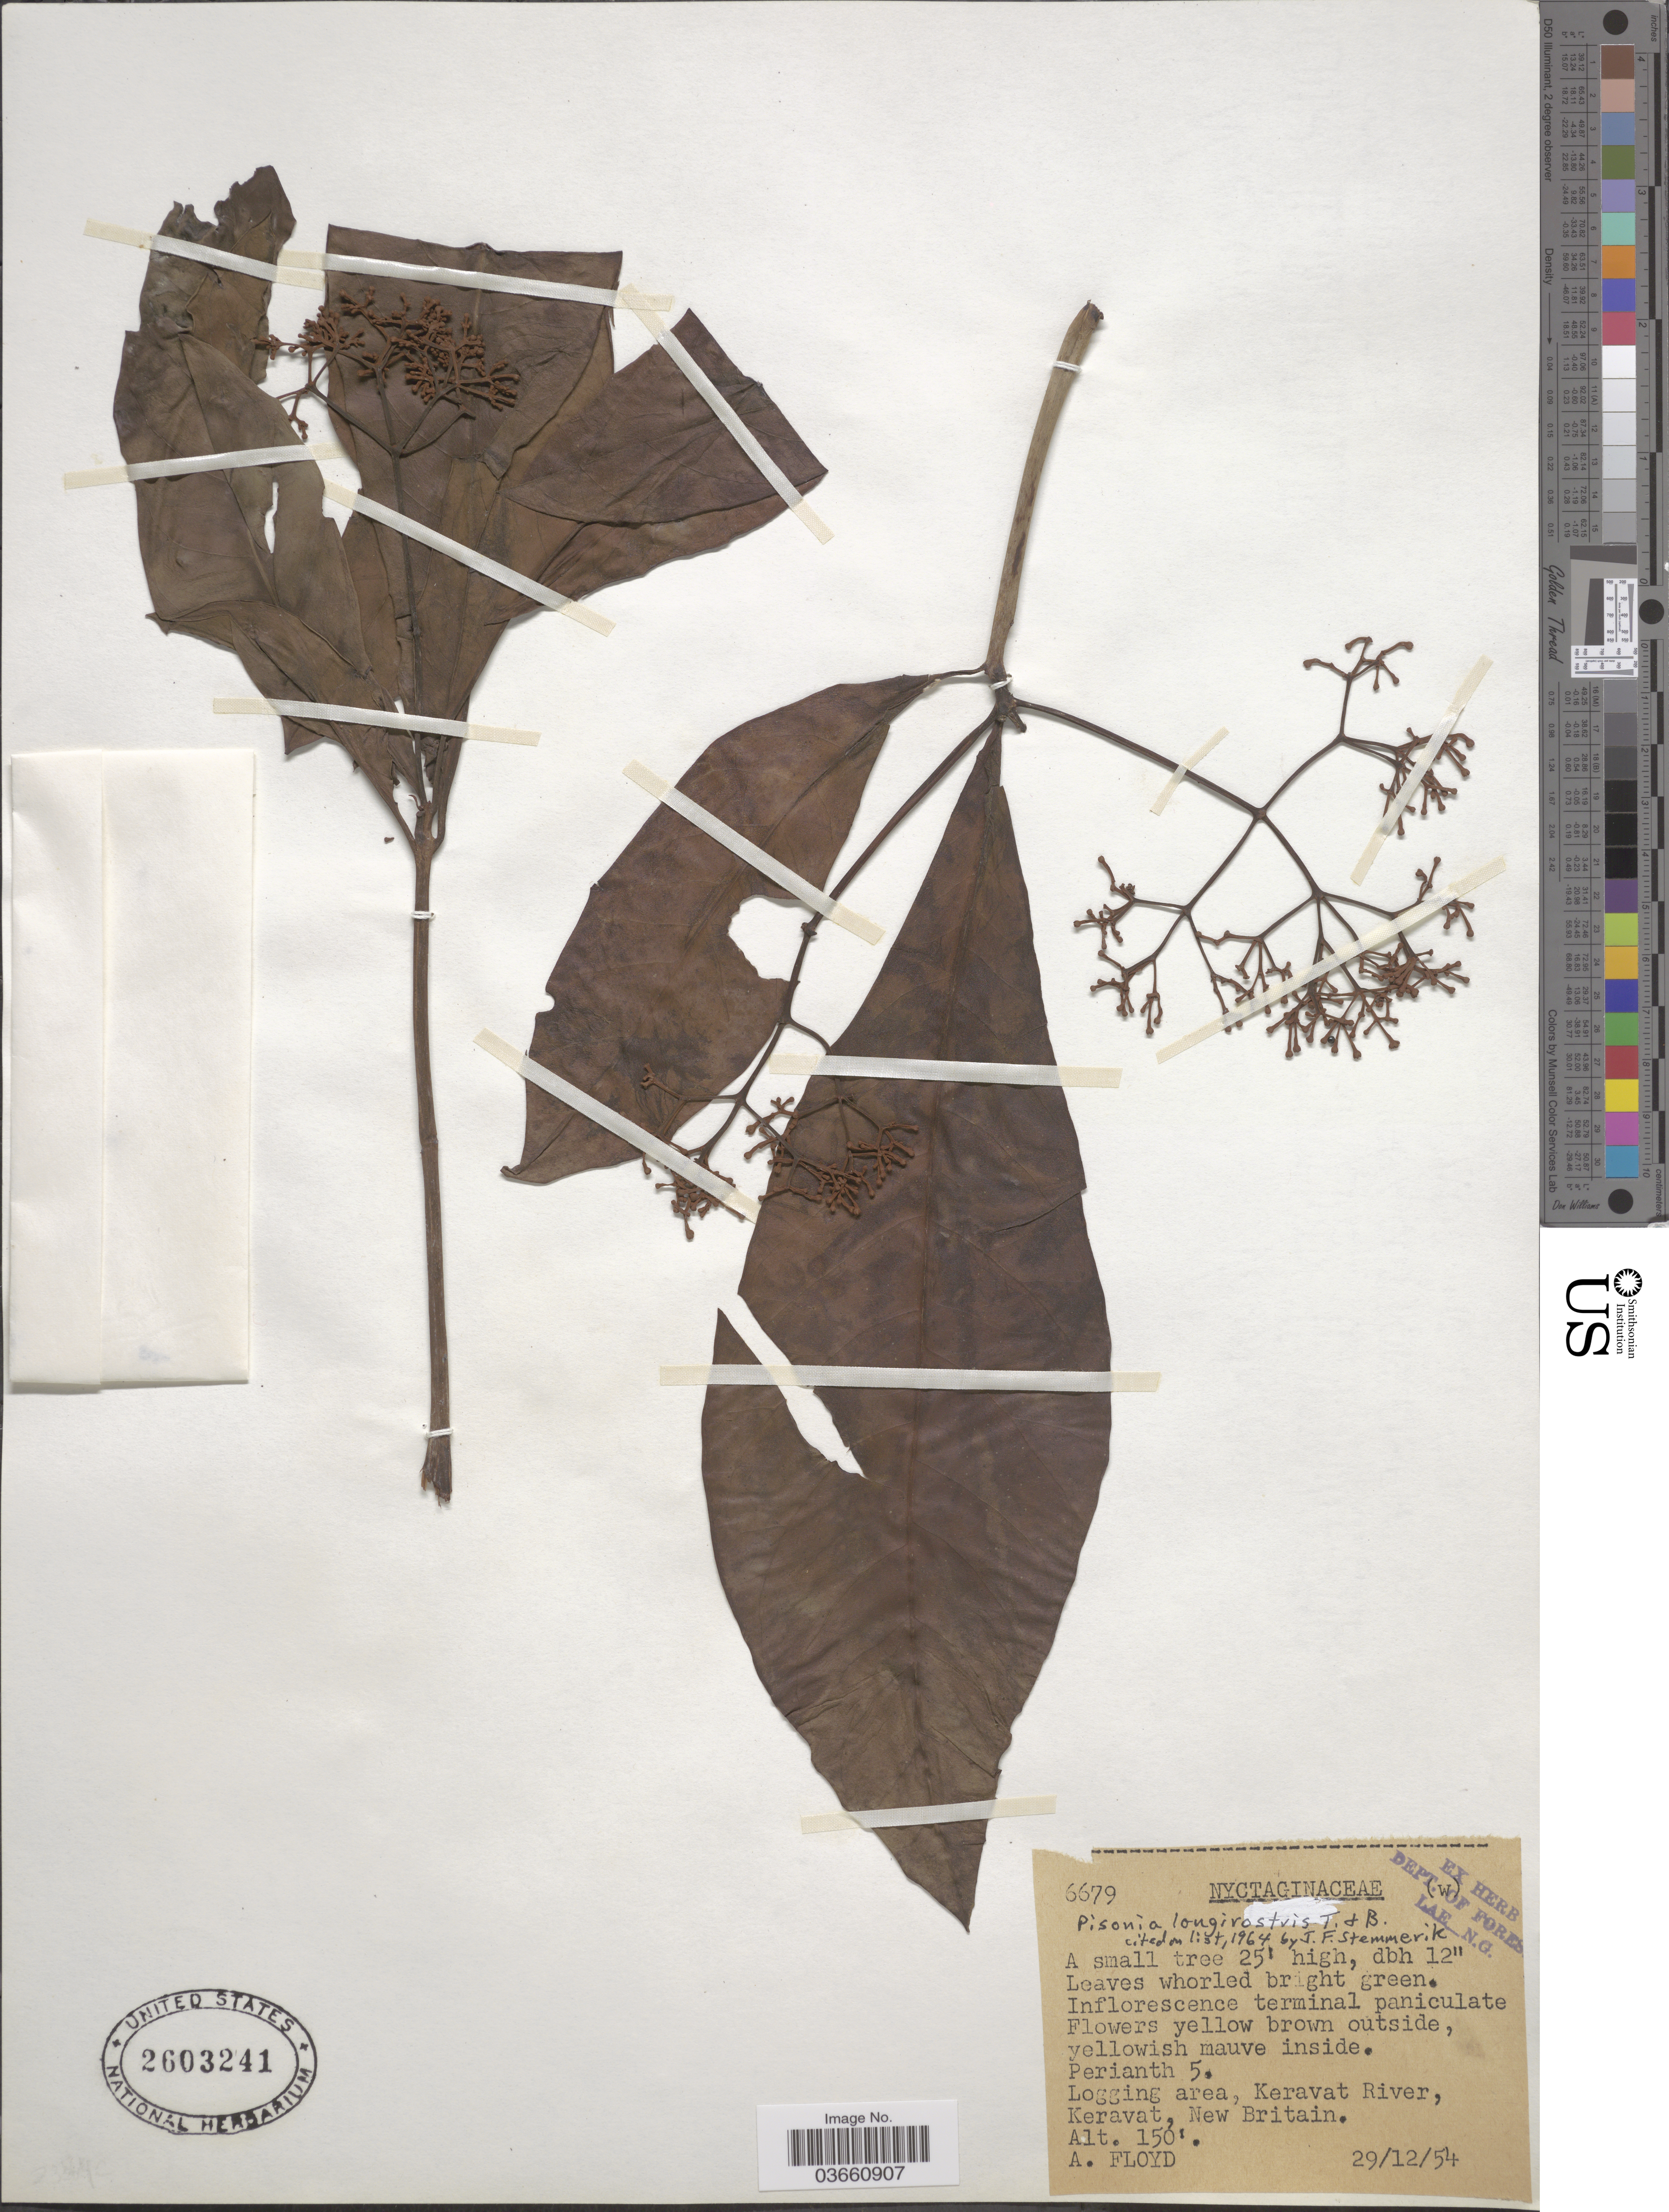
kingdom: Plantae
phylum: Tracheophyta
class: Magnoliopsida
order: Caryophyllales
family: Nyctaginaceae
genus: Ceodes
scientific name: Ceodes longirostris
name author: (Teijsm. & Binn.) Merr. & L.M. Perry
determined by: Wagner, W. L., (BOT), Smithsonian Institution - National Museum of Natural History (UNITED STATES)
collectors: A. Floyd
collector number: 6679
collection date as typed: Transcribed d/m/y: 29/12/54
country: Papua New Guinea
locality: Perianth 5. Logging area, Keravat River, Keravat, New Britain.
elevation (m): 46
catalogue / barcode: US 2603241